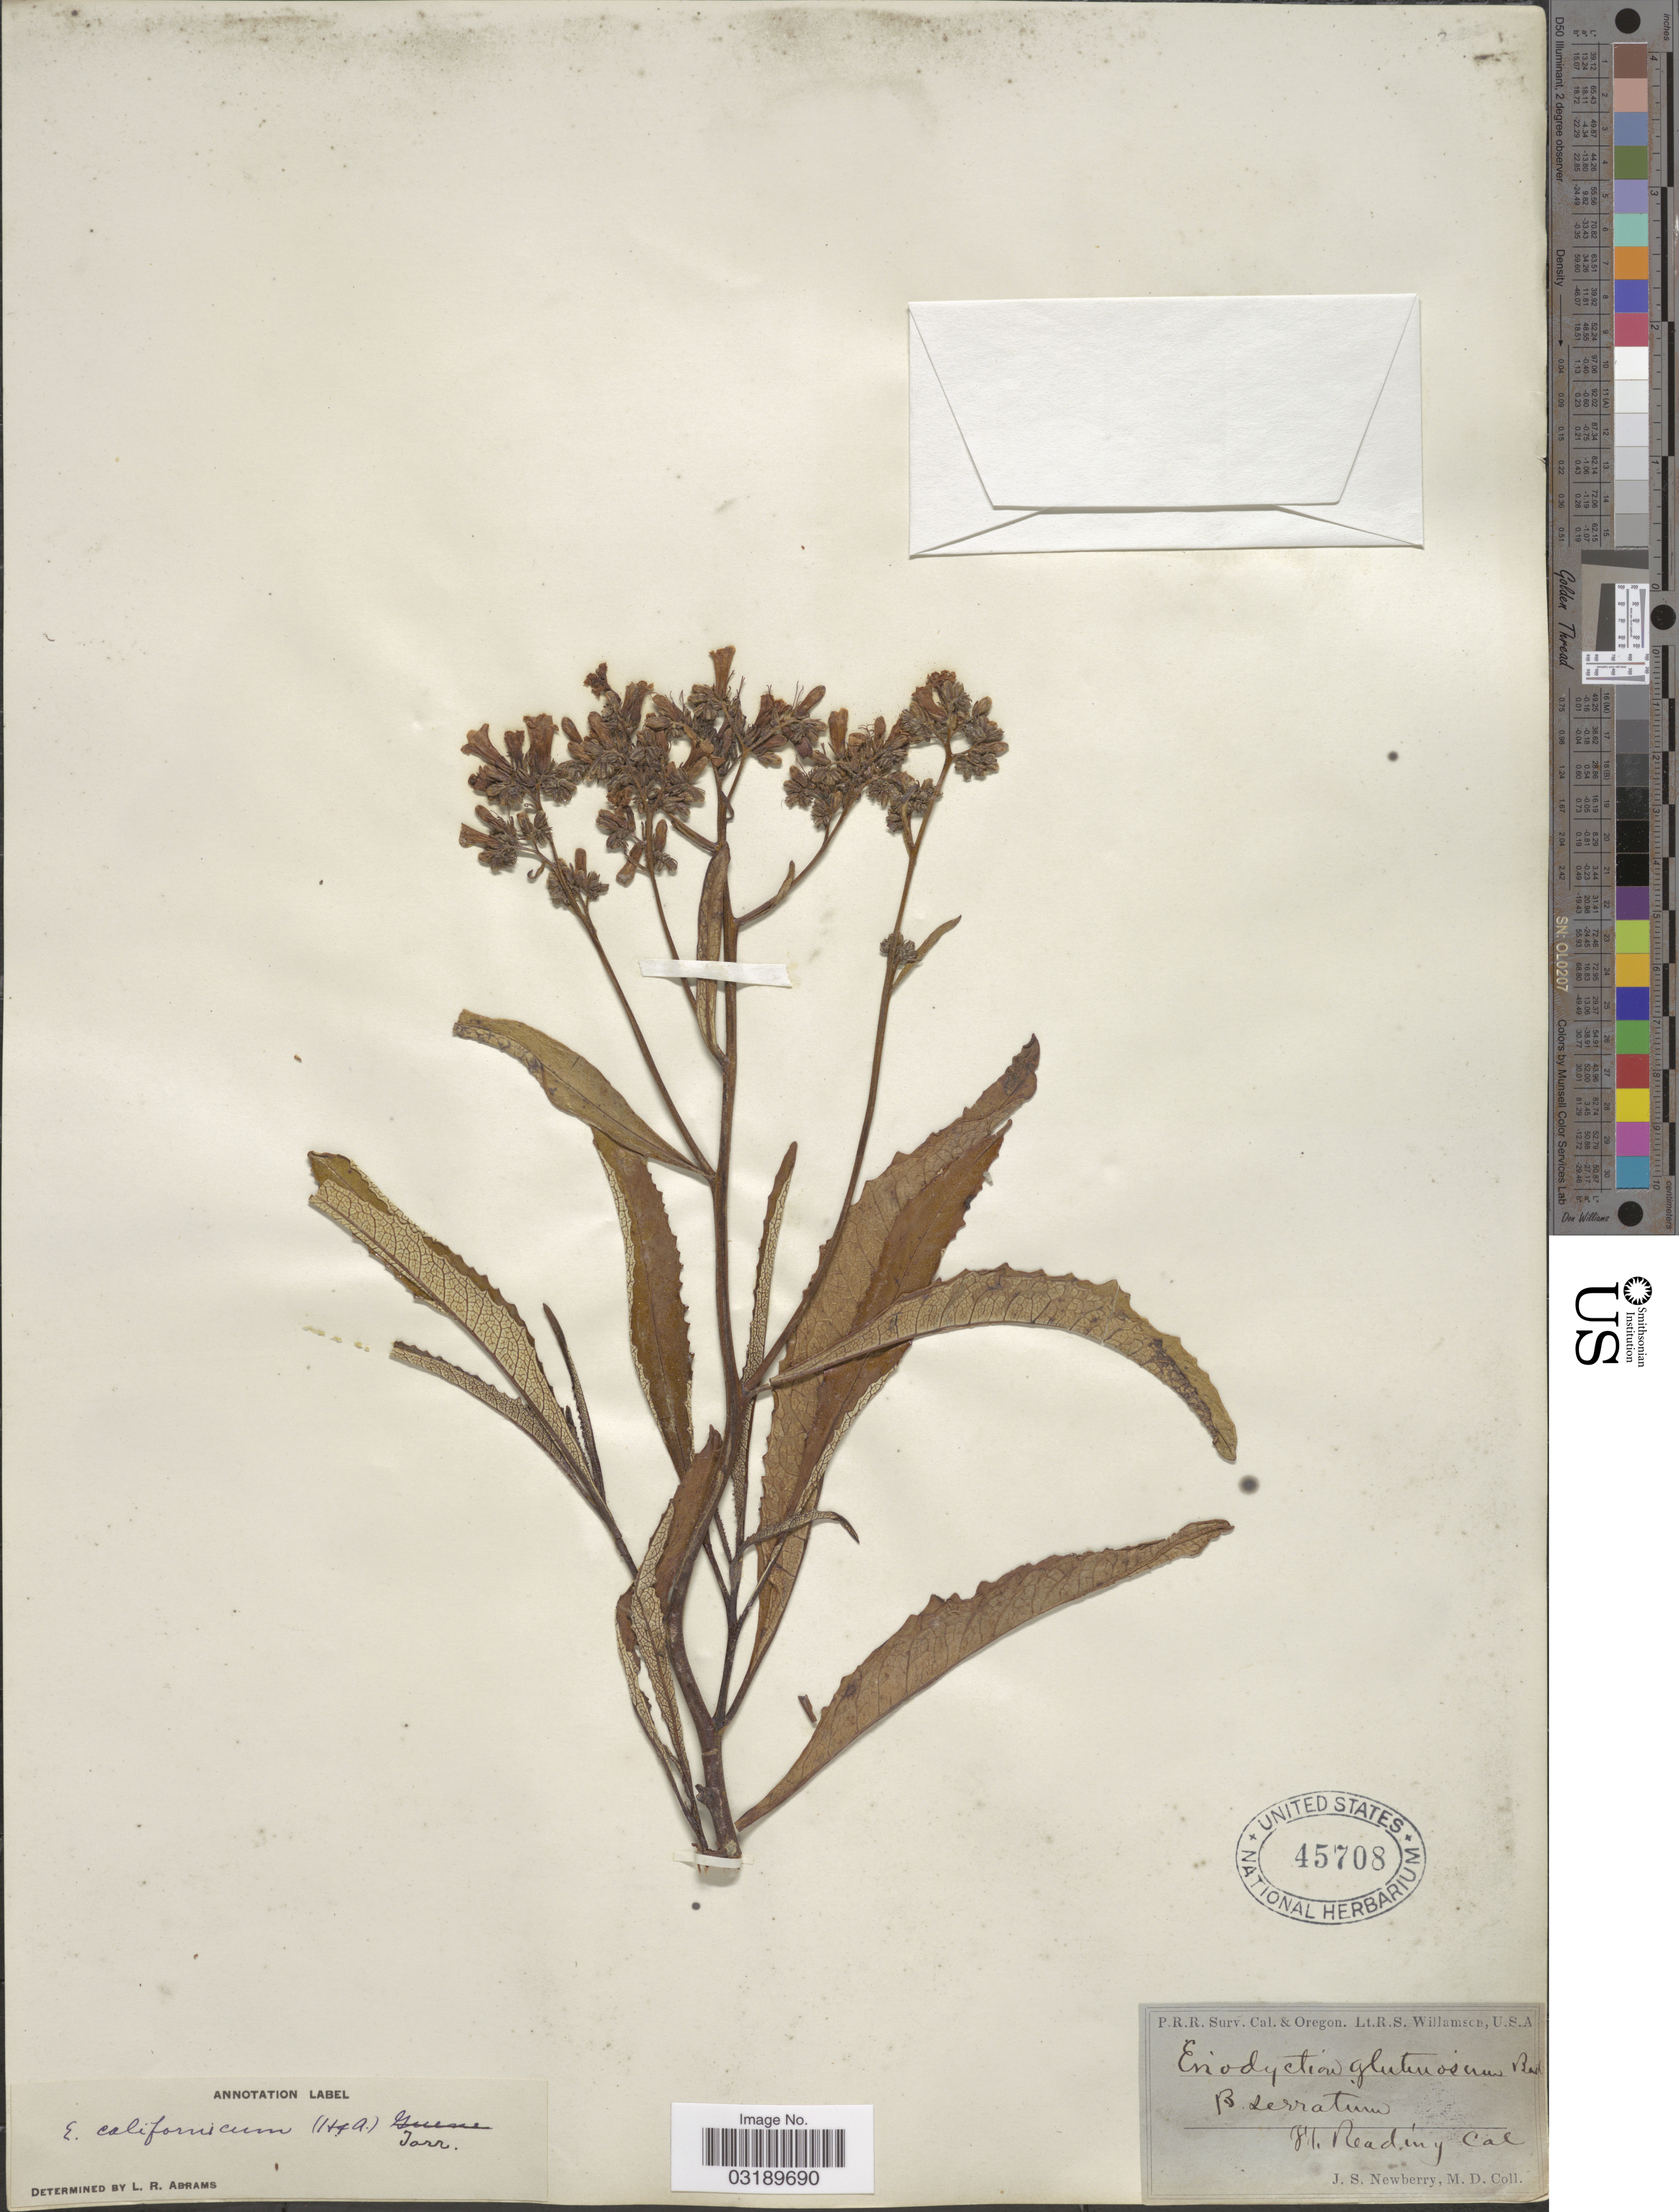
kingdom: Plantae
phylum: Tracheophyta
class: Magnoliopsida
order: Boraginales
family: Namaceae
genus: Eriodictyon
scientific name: Eriodictyon californicum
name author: (Hook. & Arn.) Torr.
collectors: J. S. Newberry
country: United States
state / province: California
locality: Ft. Reading.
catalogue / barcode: US 45708